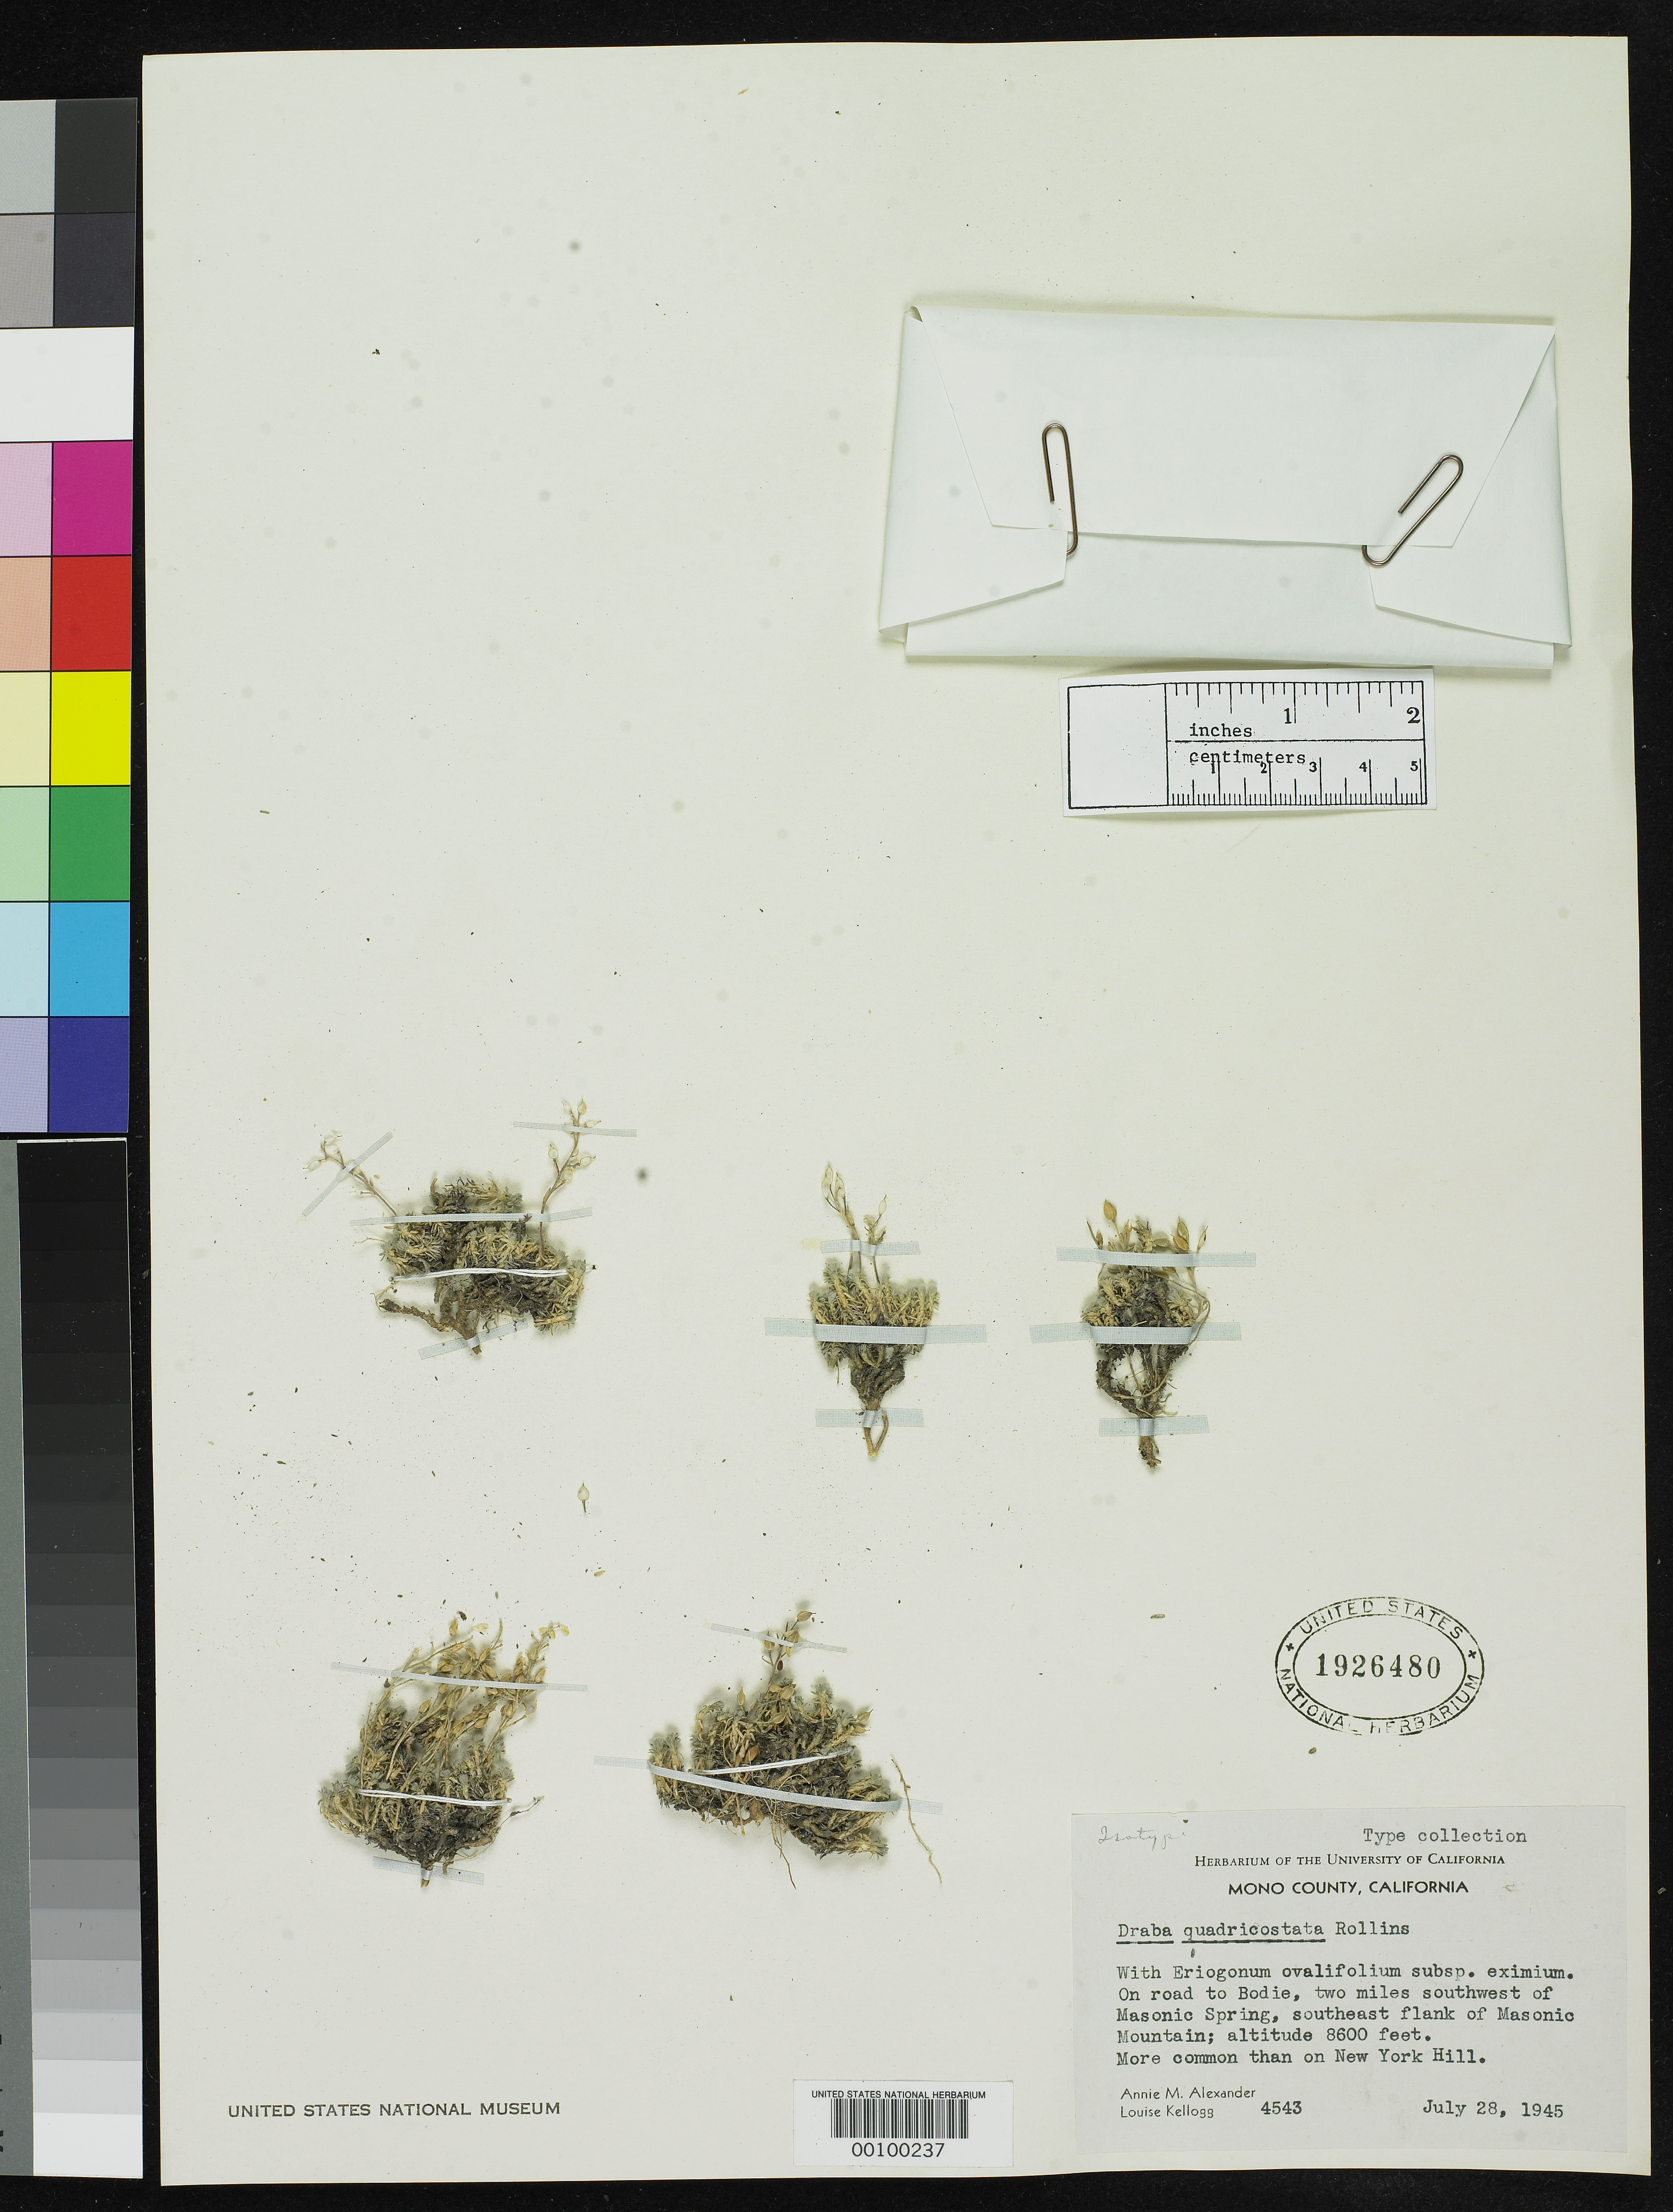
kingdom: Plantae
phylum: Tracheophyta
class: Magnoliopsida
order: Brassicales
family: Brassicaceae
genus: Draba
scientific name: Draba quadricostata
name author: Rollins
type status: Isotype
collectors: A. M. Alexander & L. Kellogg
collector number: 4543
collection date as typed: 28 Jul 1945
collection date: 1945-07-28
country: United States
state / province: California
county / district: Mono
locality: Road to Bodie, 2 mi SW of Masonic Spring, SE flank of Masonic Mountain.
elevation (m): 2621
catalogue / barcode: US 1926480